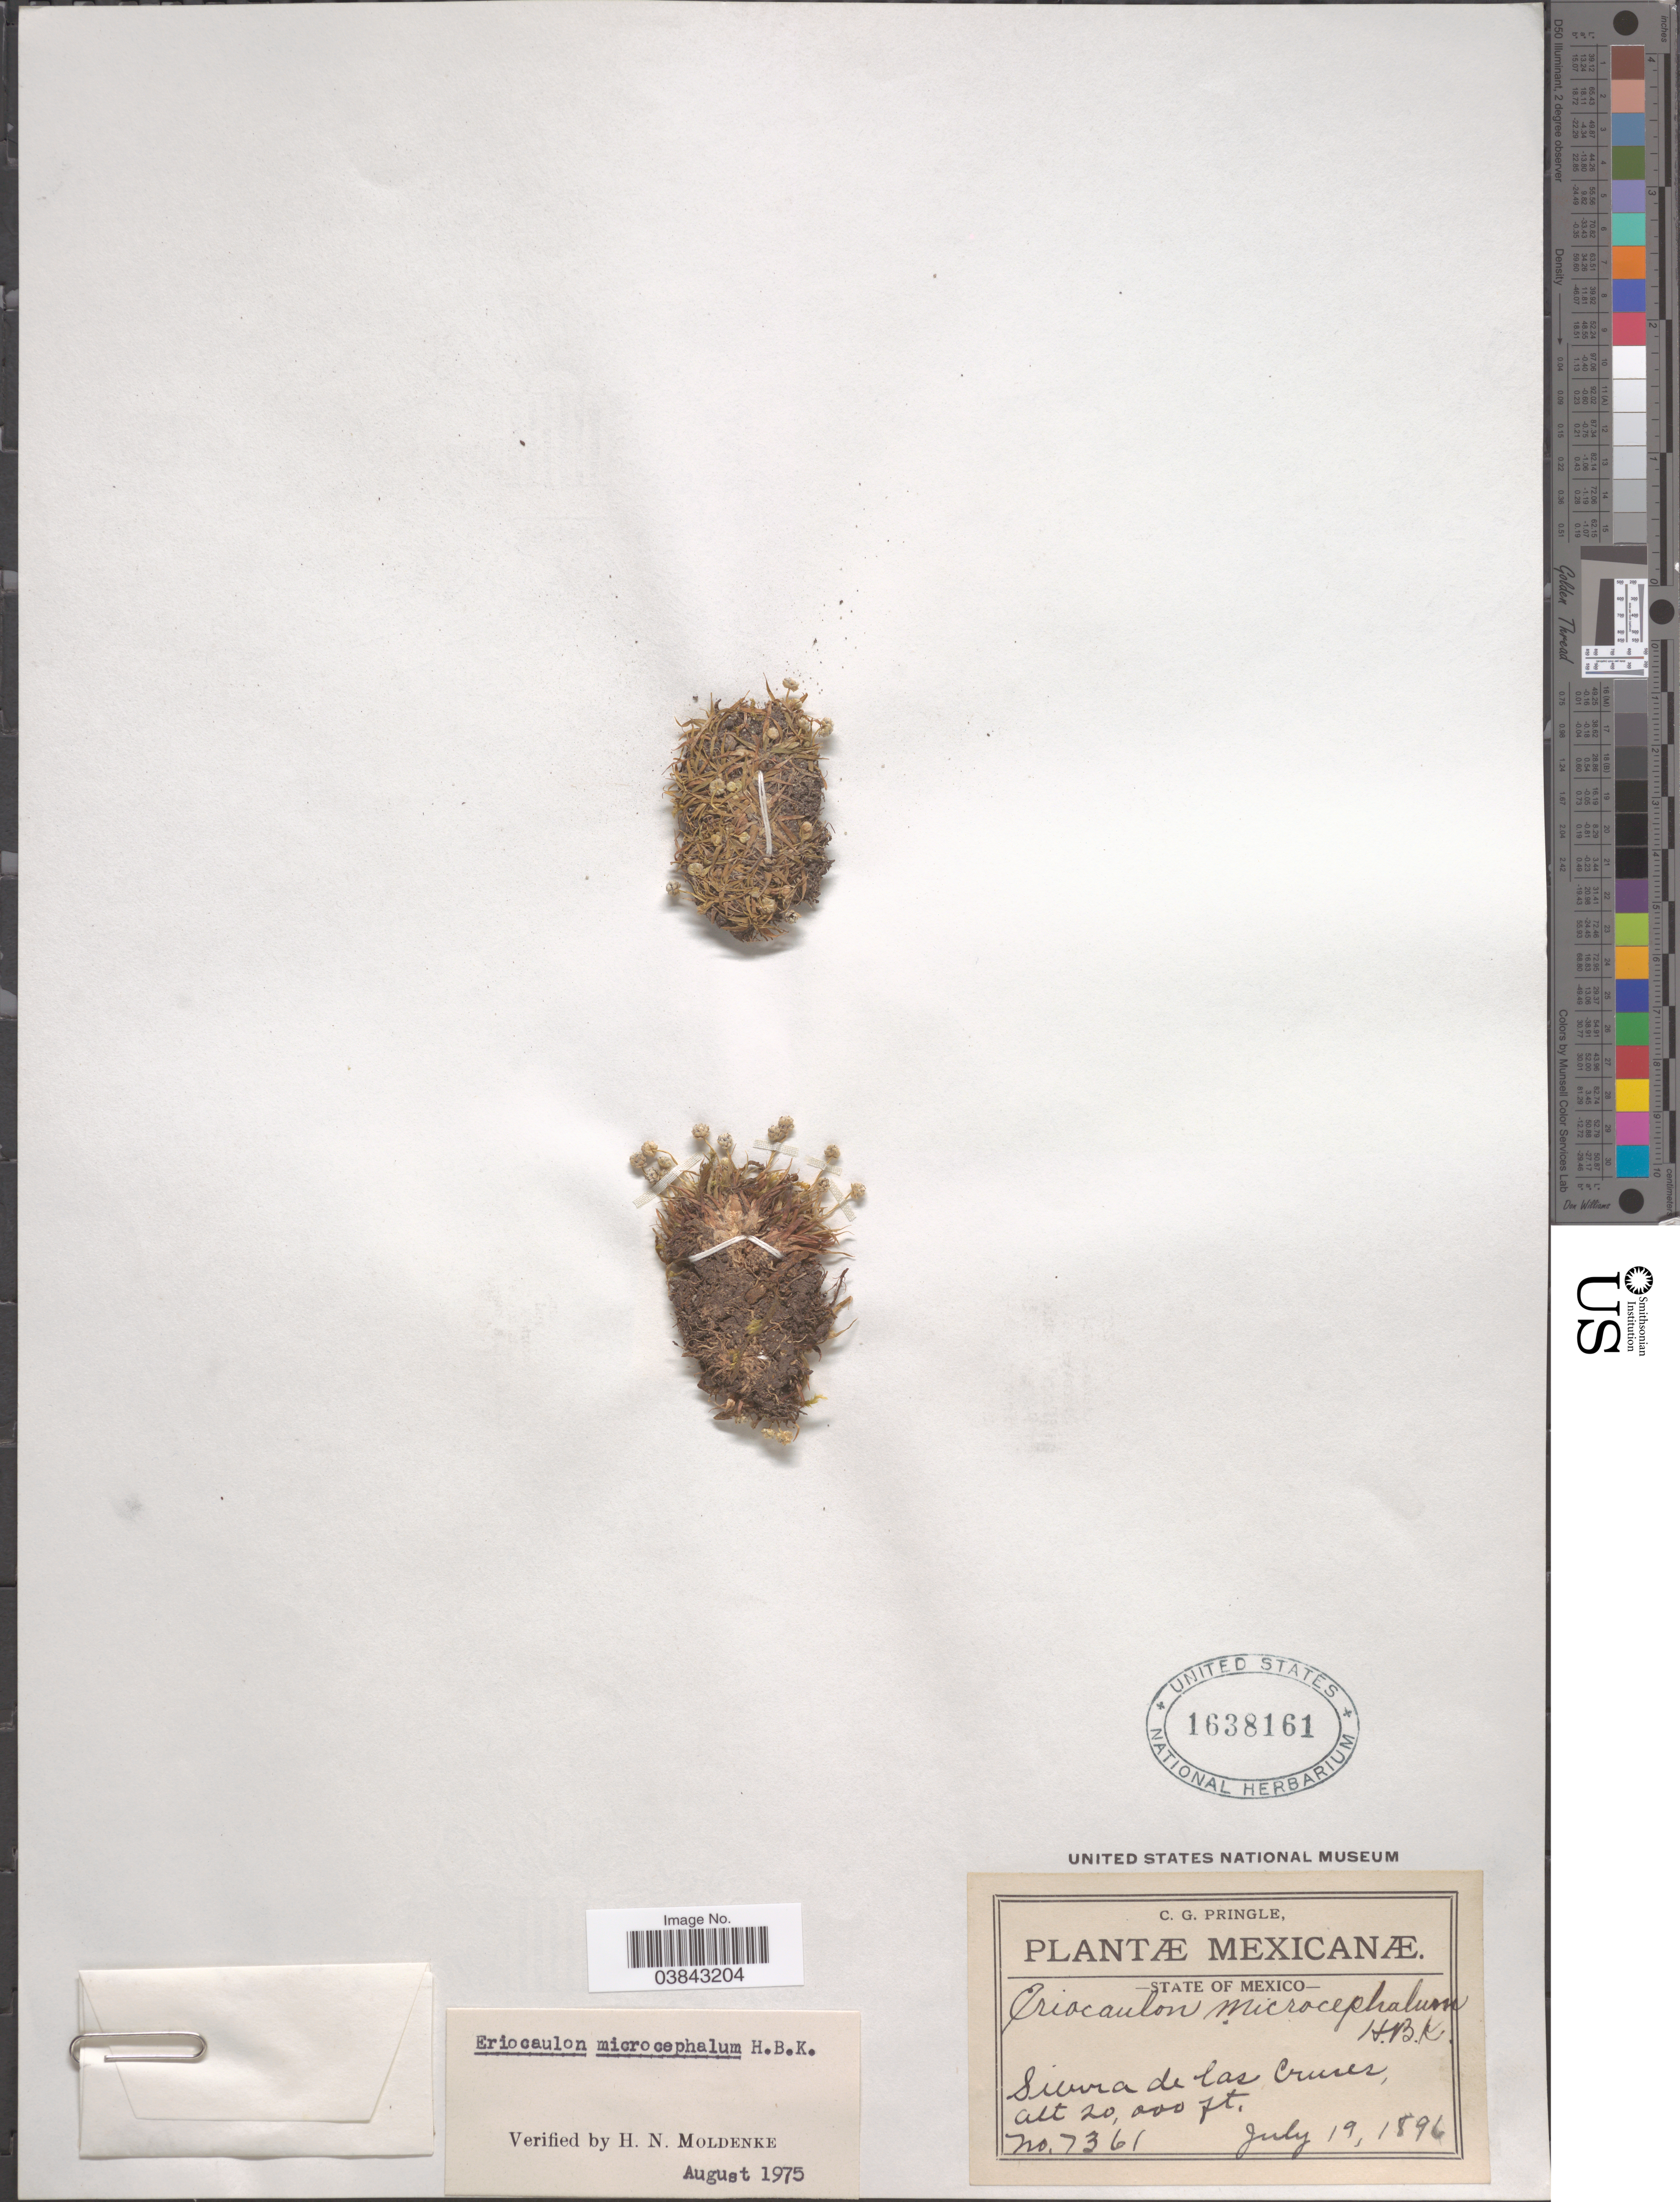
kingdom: Plantae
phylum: Tracheophyta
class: Liliopsida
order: Poales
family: Eriocaulaceae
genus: Eriocaulon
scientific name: Eriocaulon microcephalum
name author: Kunth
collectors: C. G. Pringle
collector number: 7361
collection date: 1896-07-19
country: Mexico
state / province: México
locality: Sierra de las Cruces.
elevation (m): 6096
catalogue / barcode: US 1638161